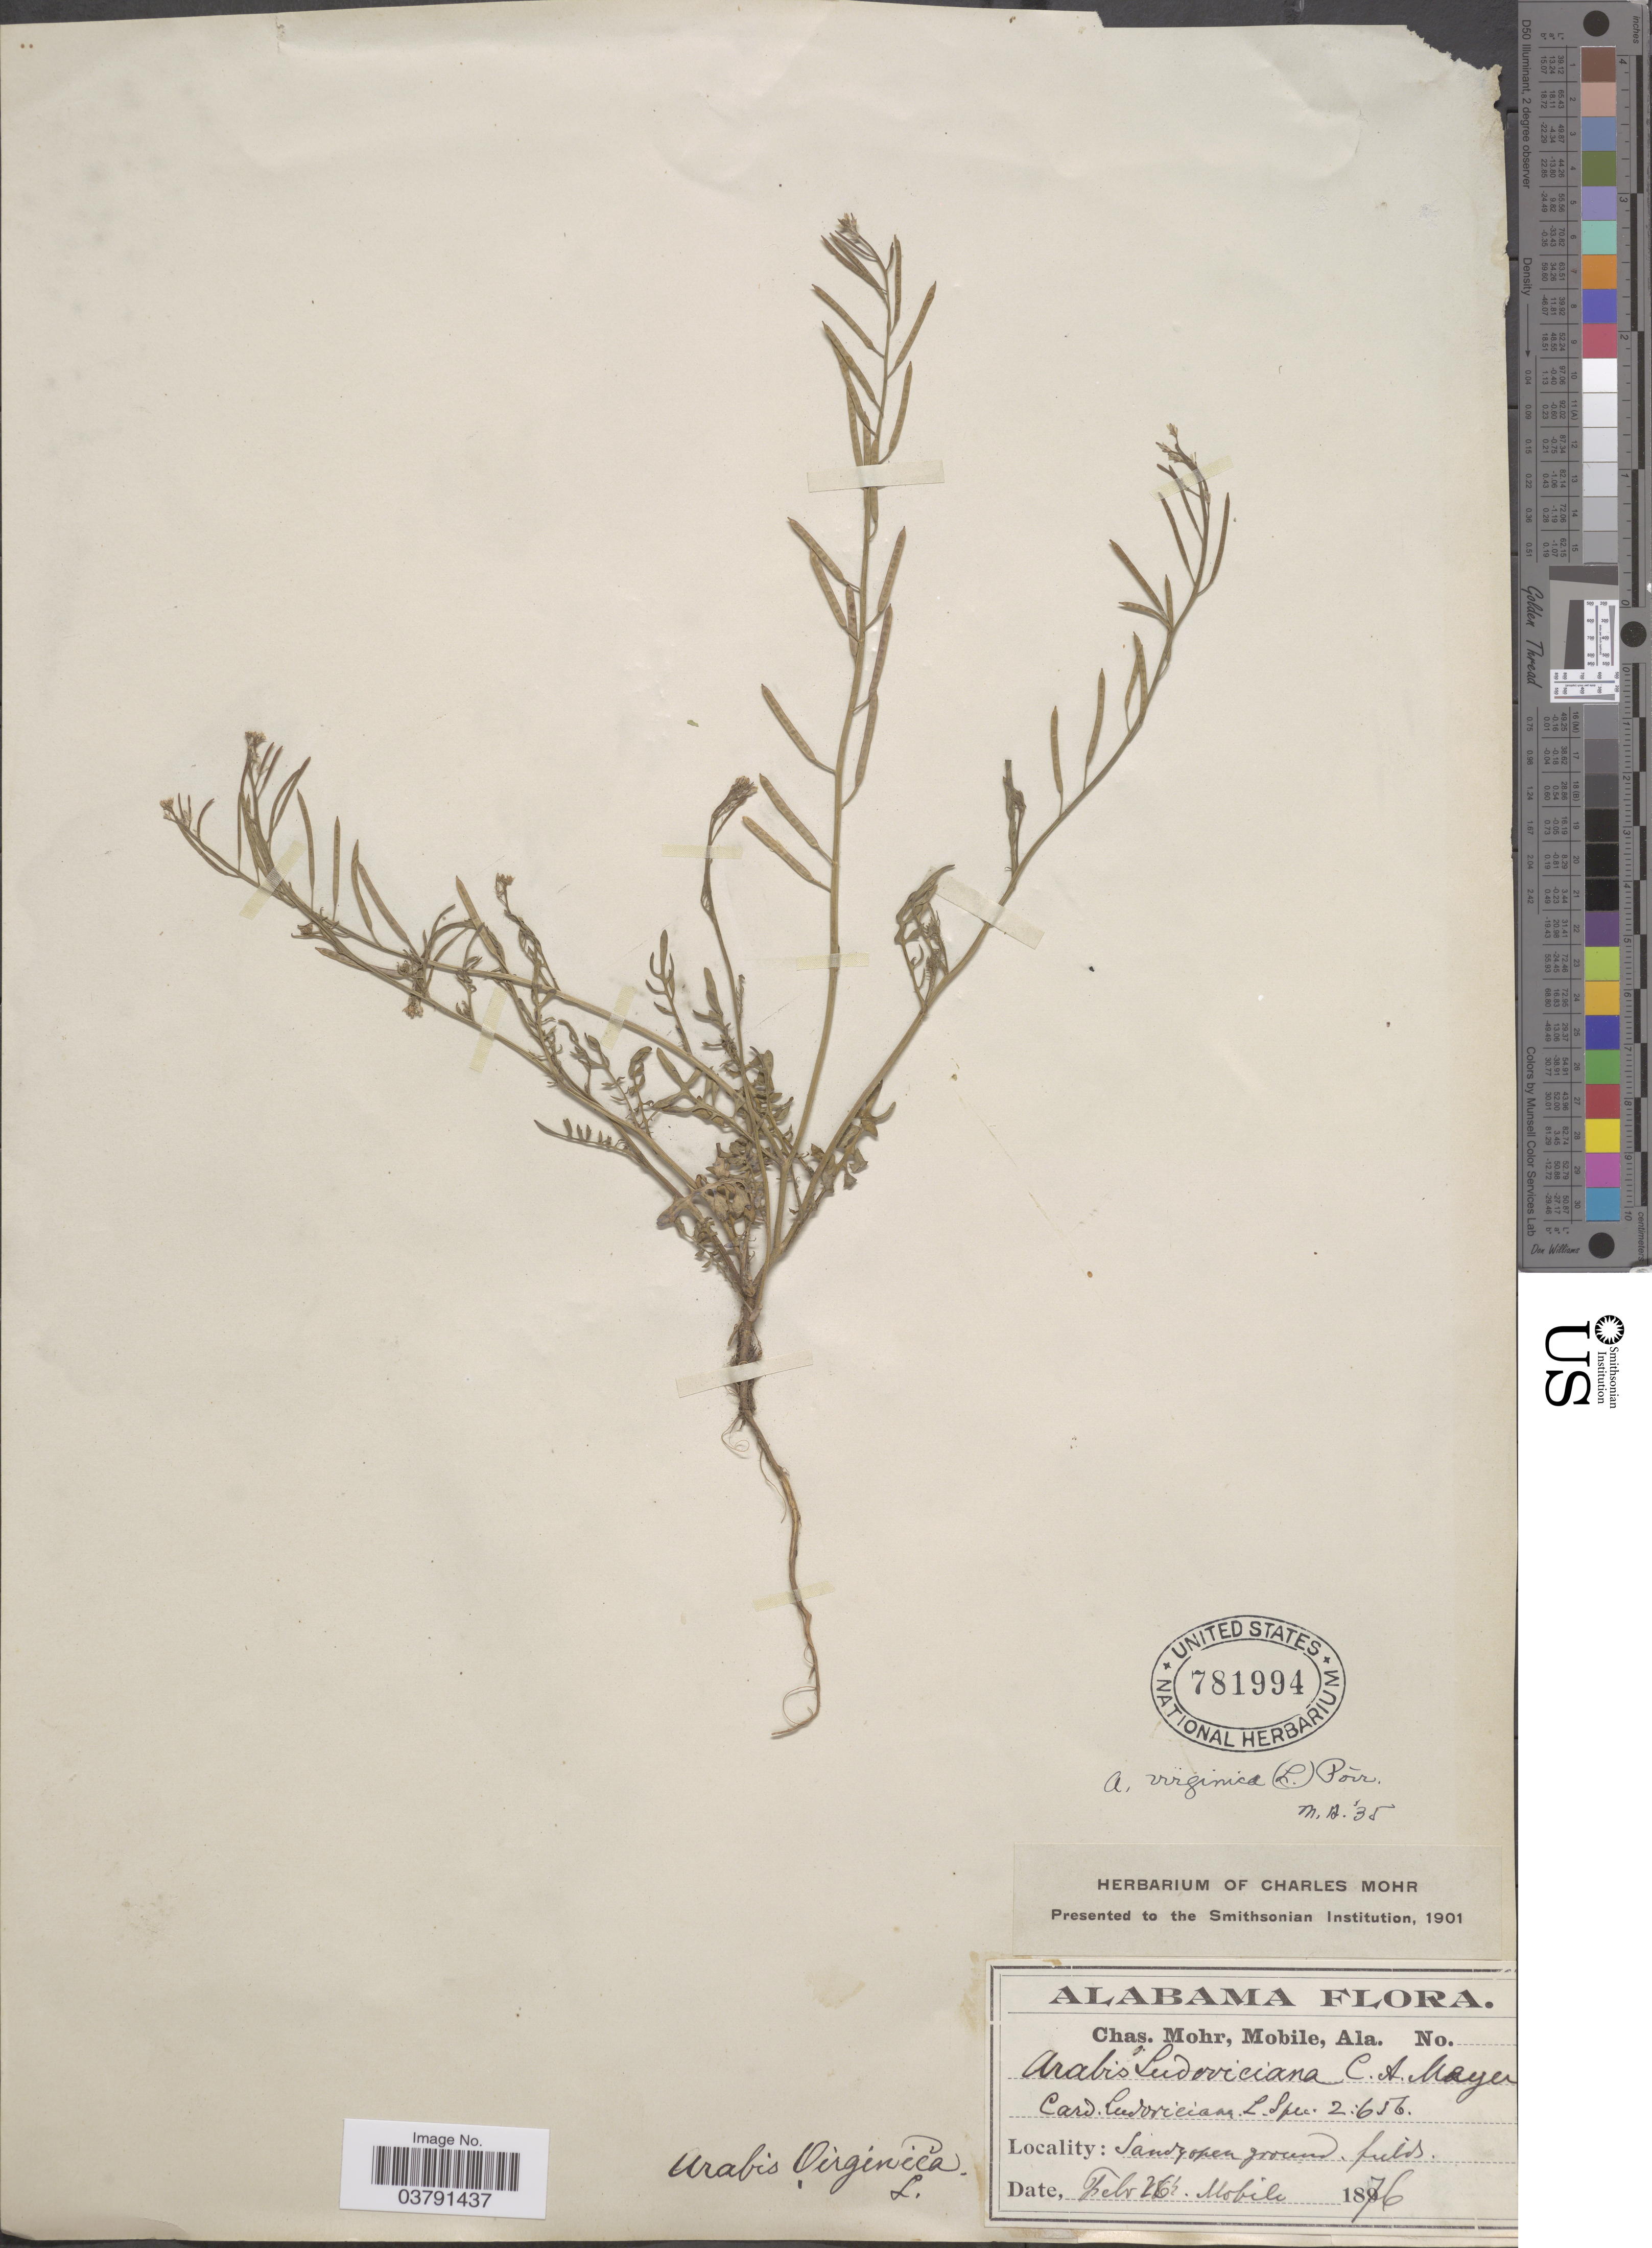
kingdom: Plantae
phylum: Tracheophyta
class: Magnoliopsida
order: Brassicales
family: Brassicaceae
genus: Planodes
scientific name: Planodes virginicum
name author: (L.) Greene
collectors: Mohr, C. T. (herbarium)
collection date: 1876-02-26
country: United States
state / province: Alabama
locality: Mobile.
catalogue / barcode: US 781994